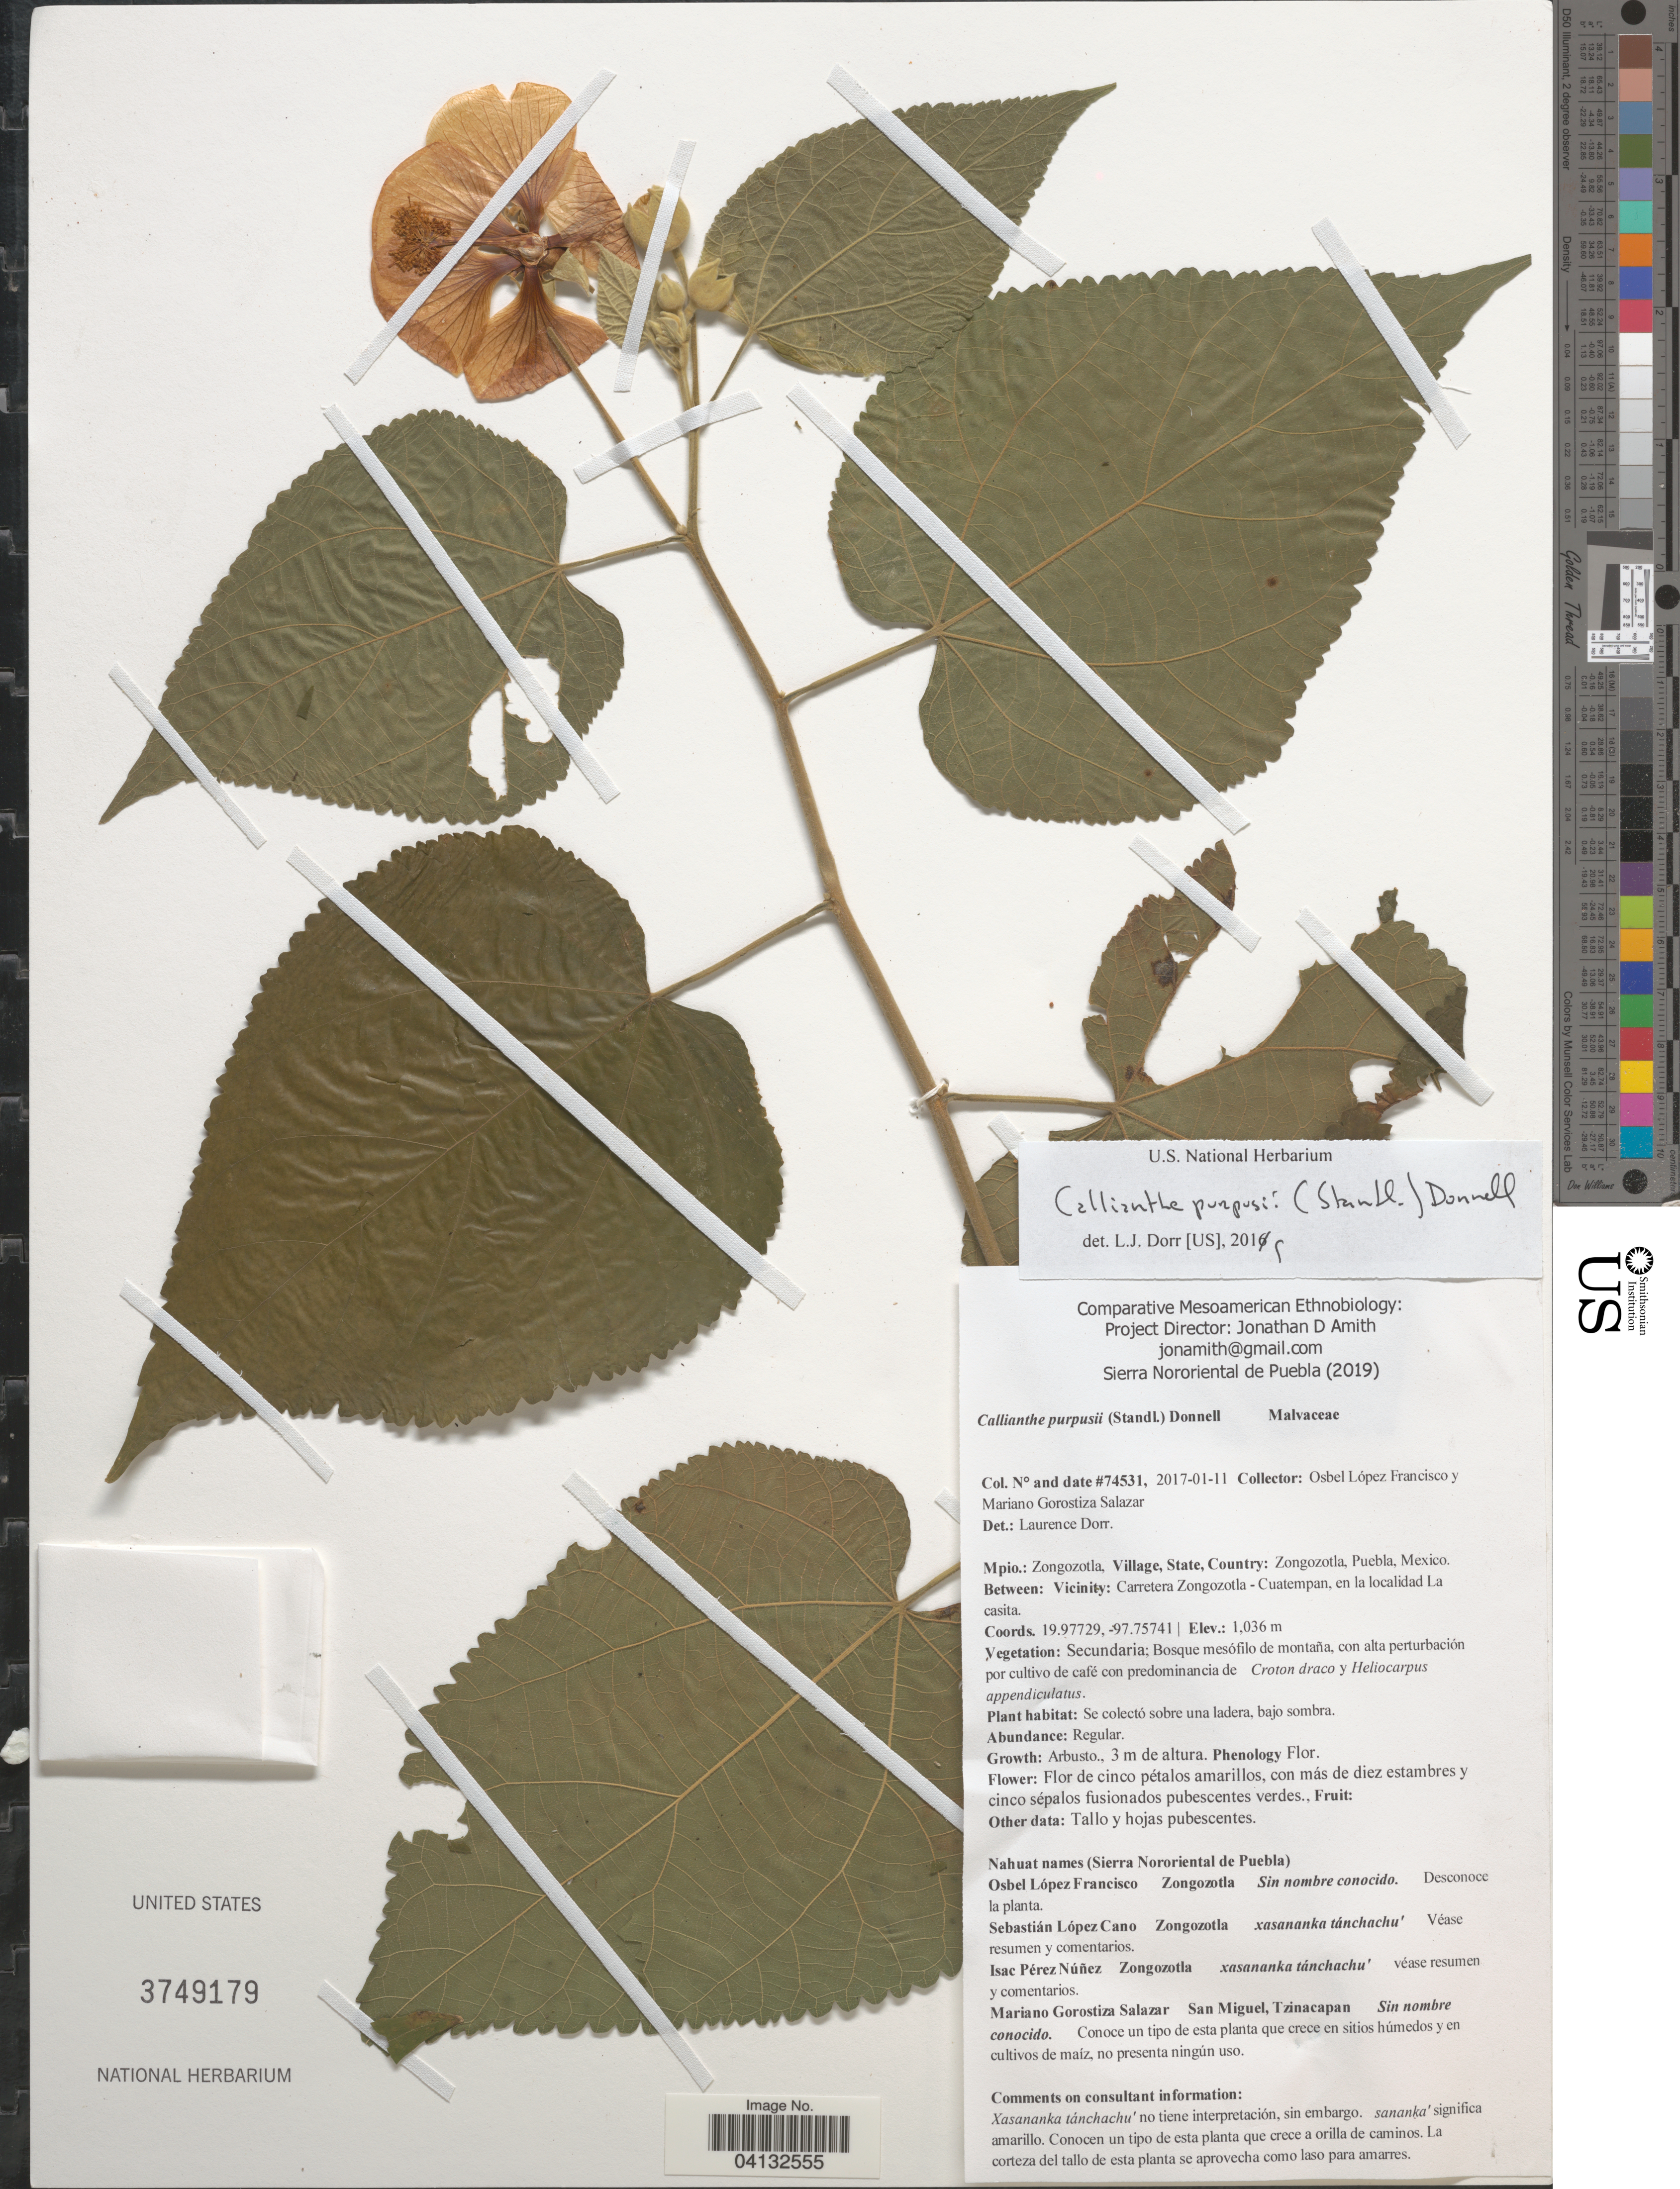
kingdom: Plantae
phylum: Tracheophyta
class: Magnoliopsida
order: Malvales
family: Malvaceae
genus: Callianthe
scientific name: Callianthe purpusii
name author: (Standl.) Donnell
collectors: O. Francisco & M. Gorostiza S.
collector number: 74531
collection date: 2017-01-11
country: Mexico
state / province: Puebla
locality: Mpio.: Zongozotla, Village: Zongozotla. Between: Vicinity: Carretera Zongozotla-Cuatempan, en la localidad La casita.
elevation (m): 1036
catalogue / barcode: US 3749179